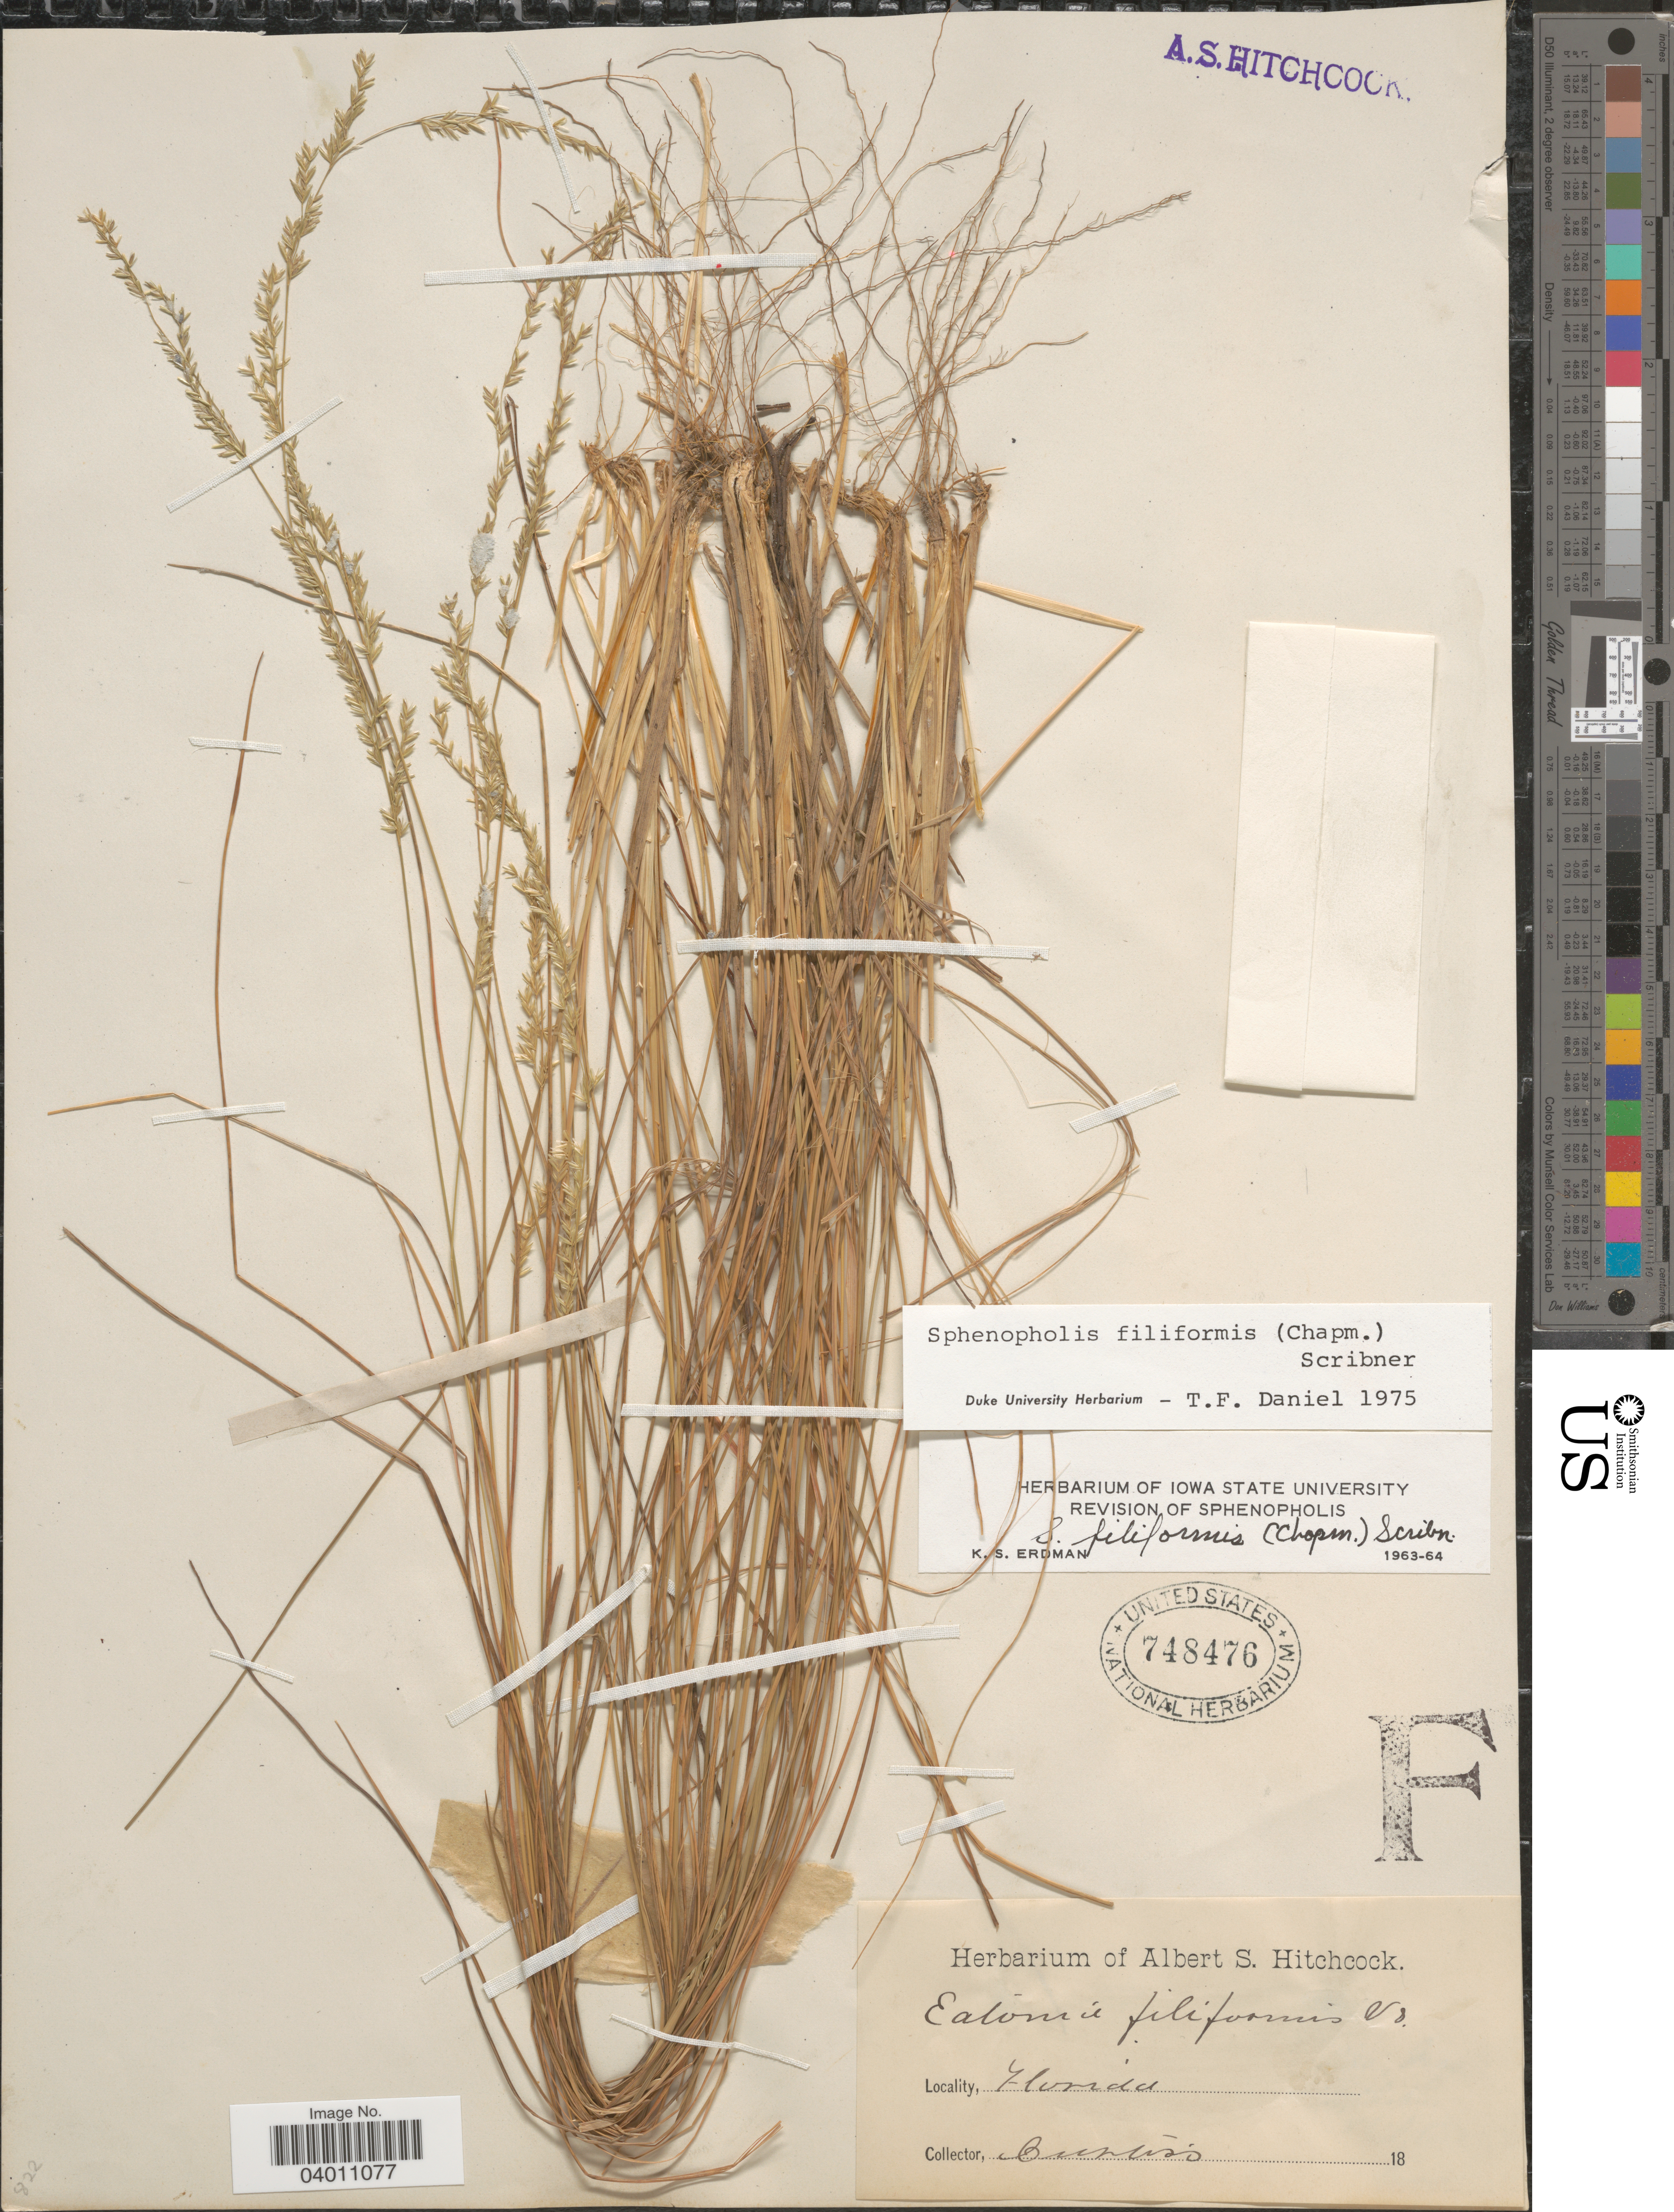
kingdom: Plantae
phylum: Tracheophyta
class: Liliopsida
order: Poales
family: Poaceae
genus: Sphenopholis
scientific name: Sphenopholis filiformis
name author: (Chapm.) Scribn.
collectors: -. Curtiss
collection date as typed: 18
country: United States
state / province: Florida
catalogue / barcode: US 748476